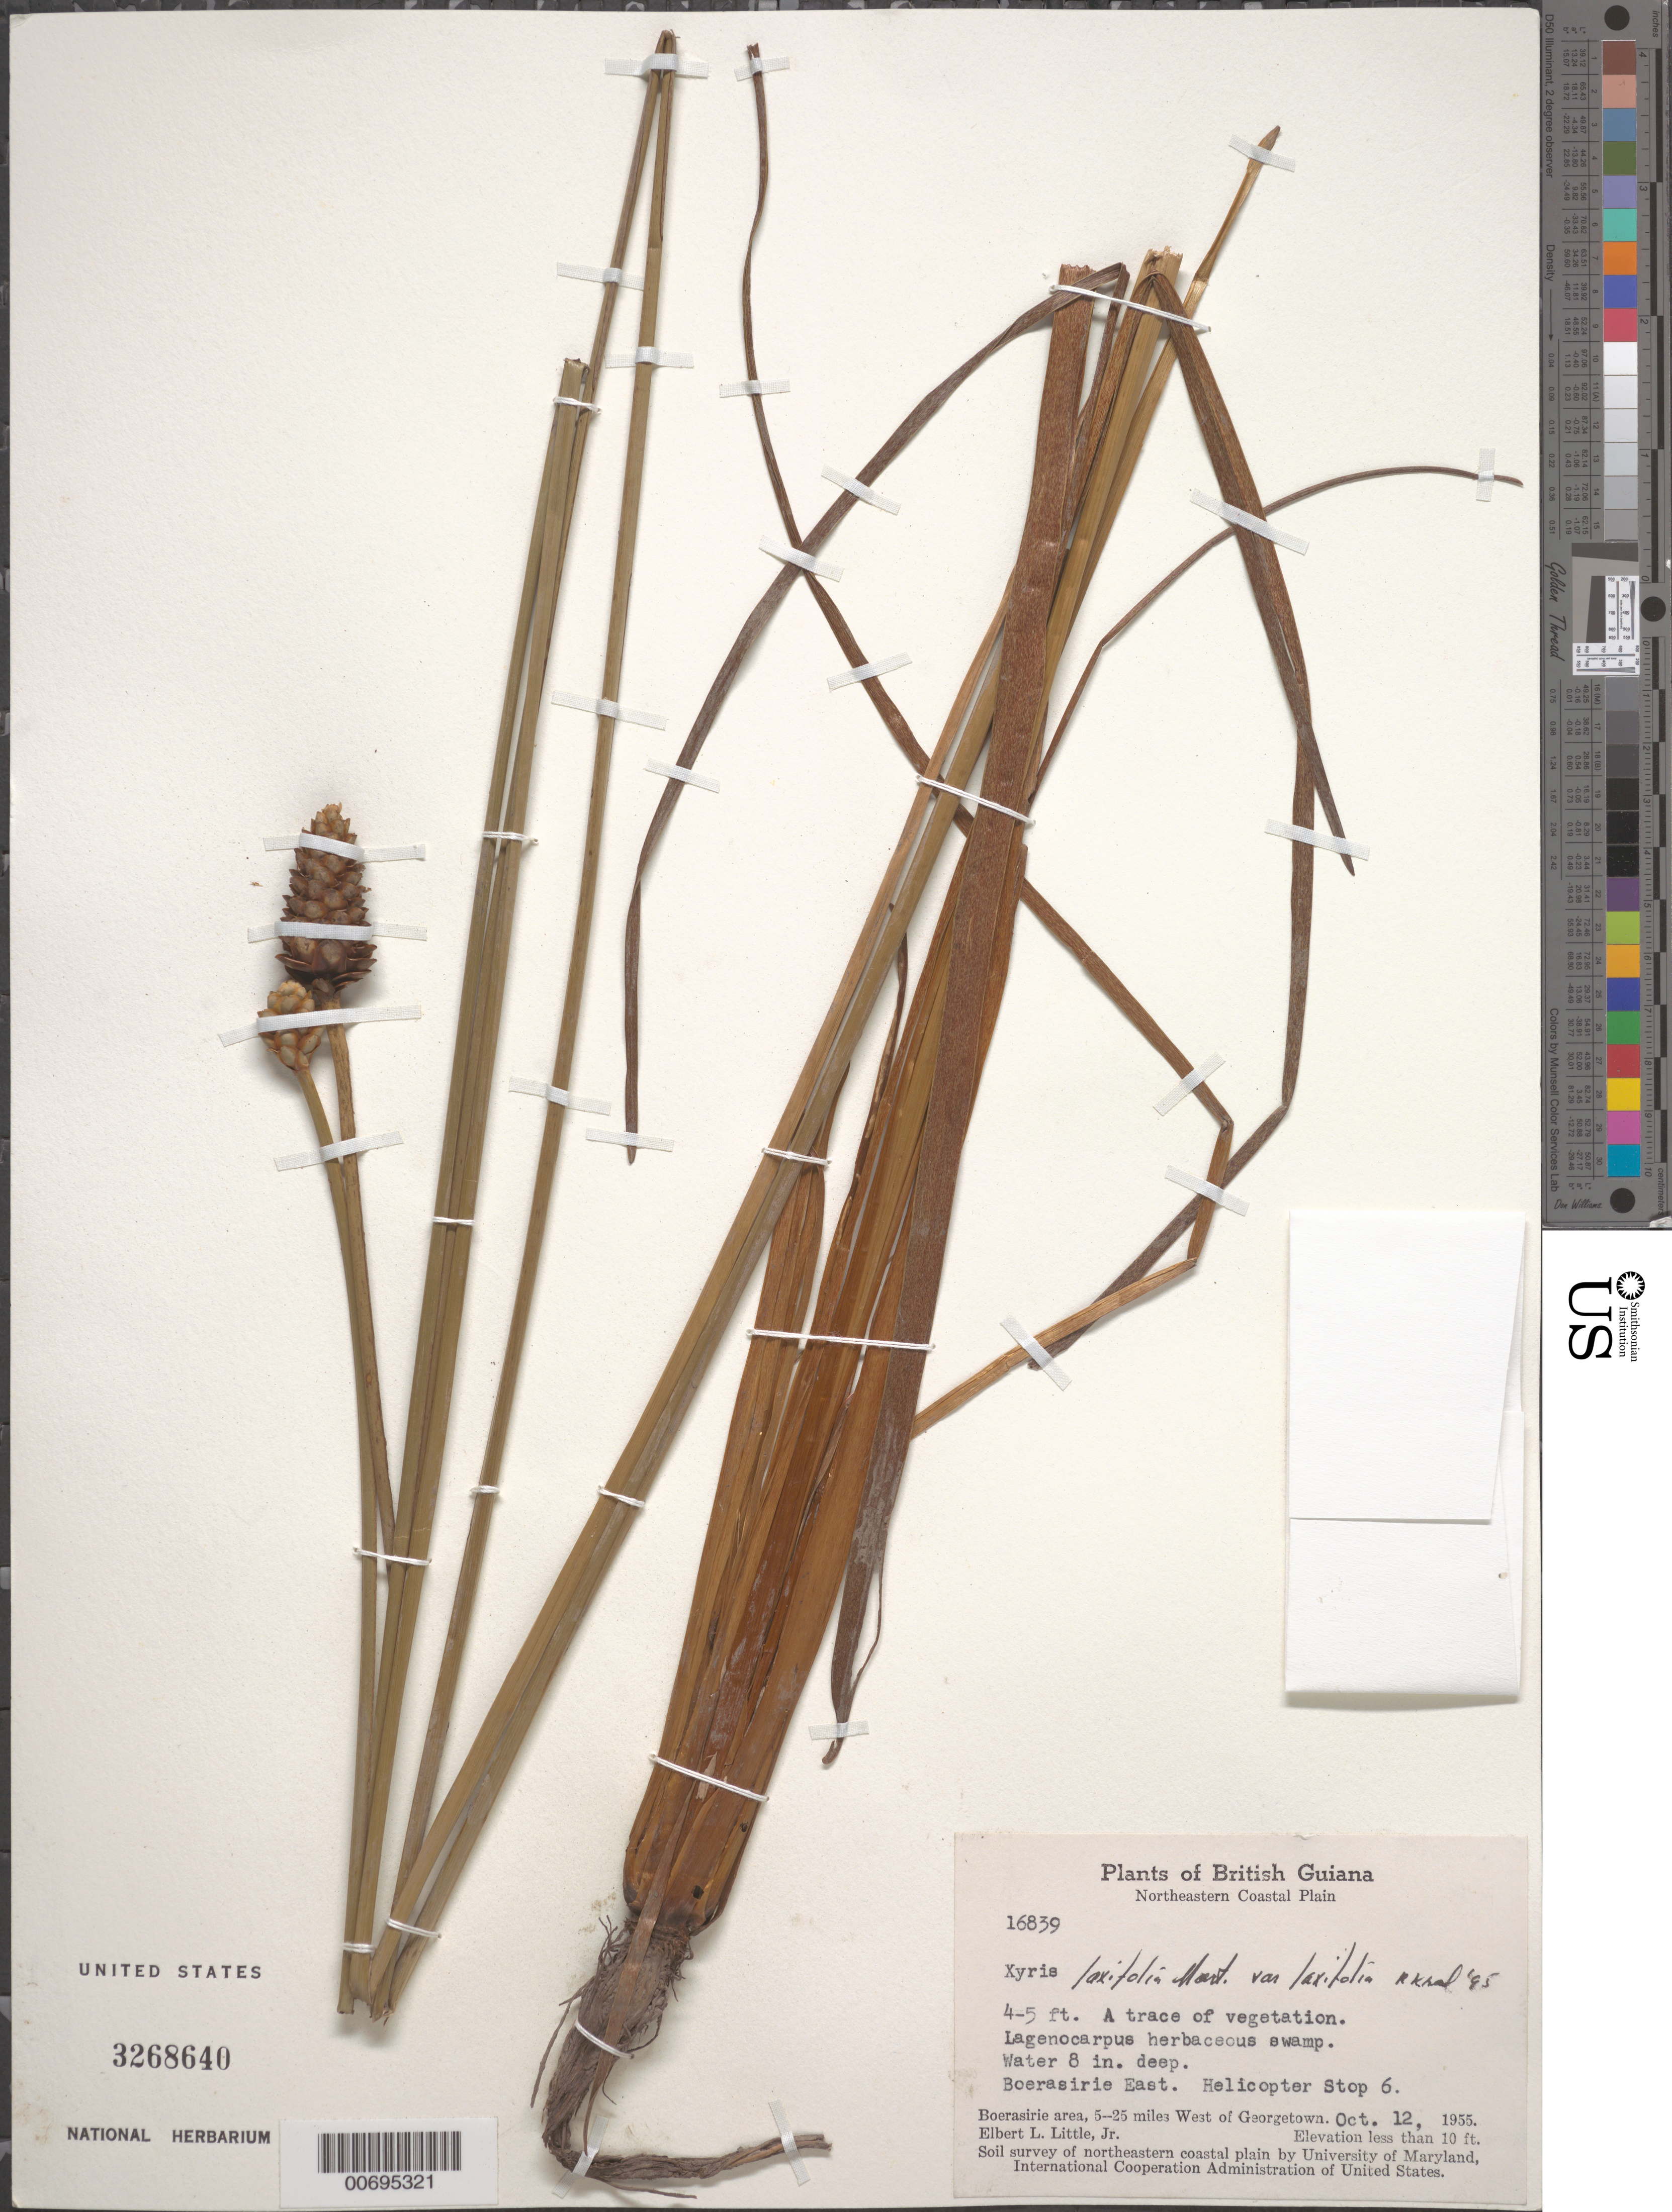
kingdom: Plantae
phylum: Tracheophyta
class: Liliopsida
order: Poales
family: Xyridaceae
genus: Xyris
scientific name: Xyris laxifolia var. laxifolia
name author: Mart.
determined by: Kral, Robert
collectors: E. L. Little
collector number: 16839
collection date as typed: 12-Oct-55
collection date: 1955-10-12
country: Guyana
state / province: Essequibo Isl-W. Demerara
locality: Boerasirie East, 5-25 mi. W of Georgetown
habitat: Lagenocarpus herbaceous swamp. Water 8 in. deep;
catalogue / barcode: US 3268640